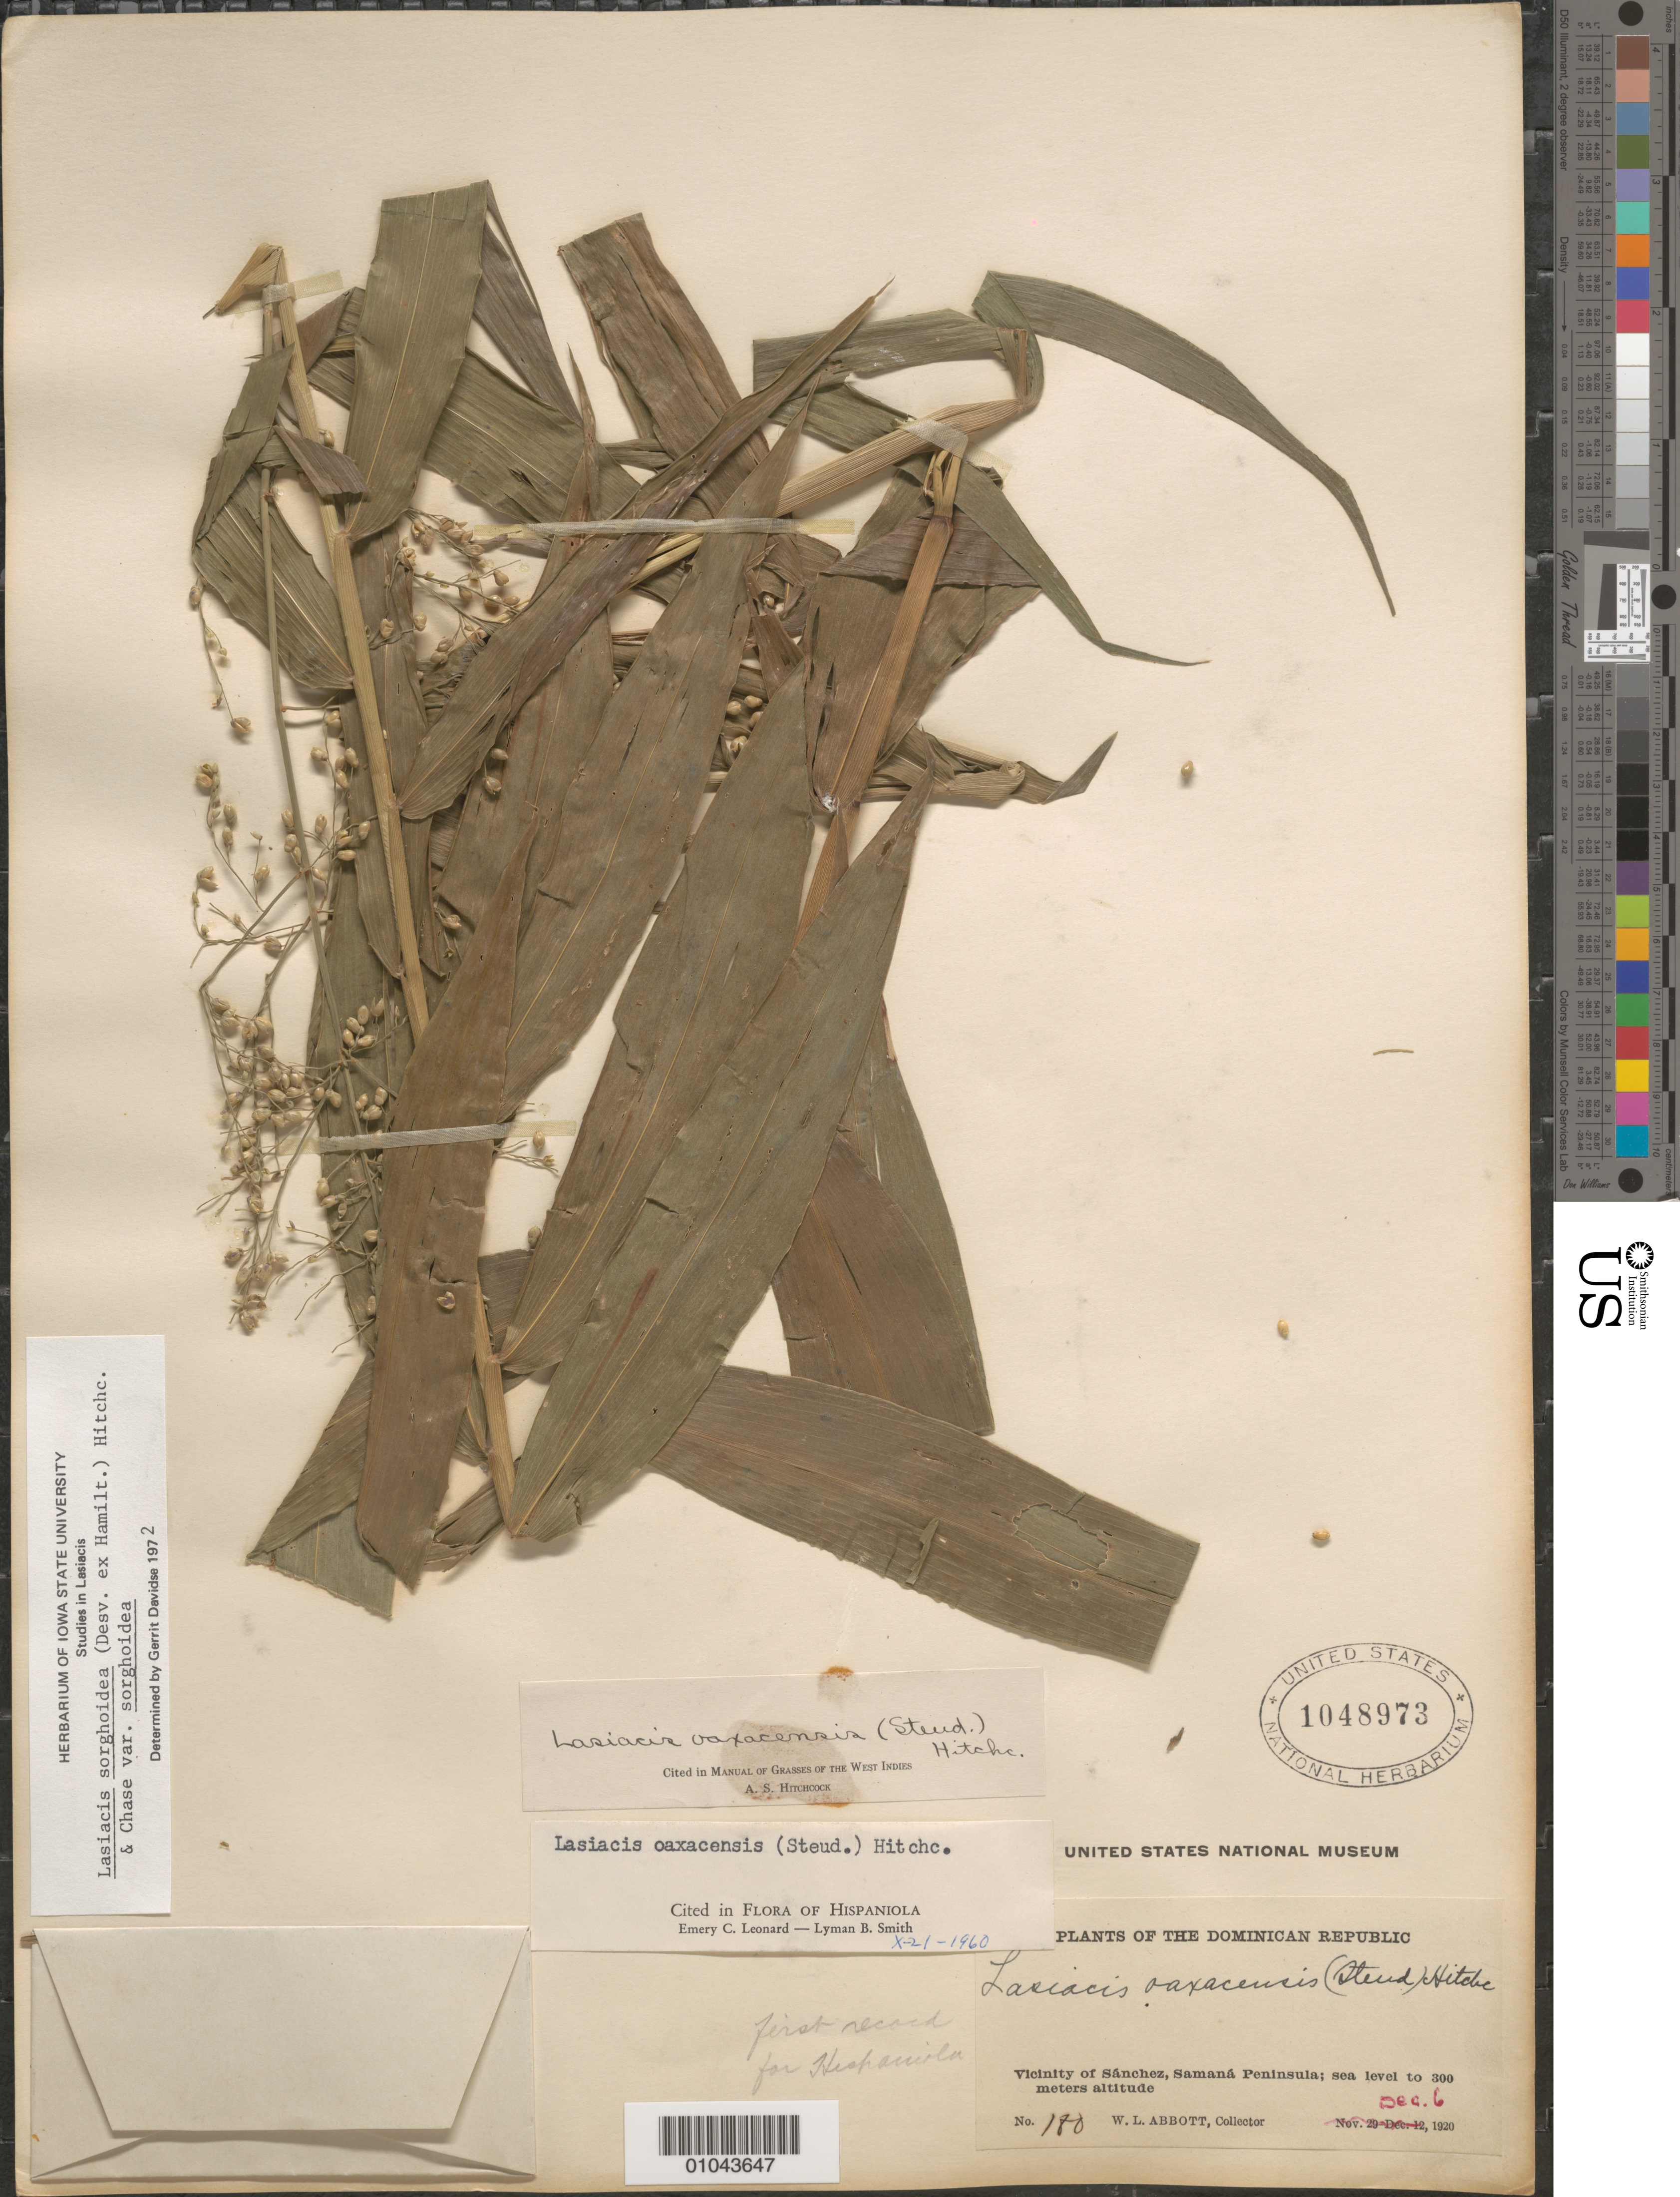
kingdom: Plantae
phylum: Tracheophyta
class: Liliopsida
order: Poales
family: Poaceae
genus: Lasiacis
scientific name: Lasiacis sorghoidea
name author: (Desv. ex Ham.) Hitchc. & Chase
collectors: W. L. Abbott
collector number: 180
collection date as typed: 06 Dec 1920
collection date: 1920-12-06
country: Dominican Republic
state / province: Samaná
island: Hispaniola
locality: Vicinity of Sanchez, Samana Peninsula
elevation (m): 0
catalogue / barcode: US 1048973